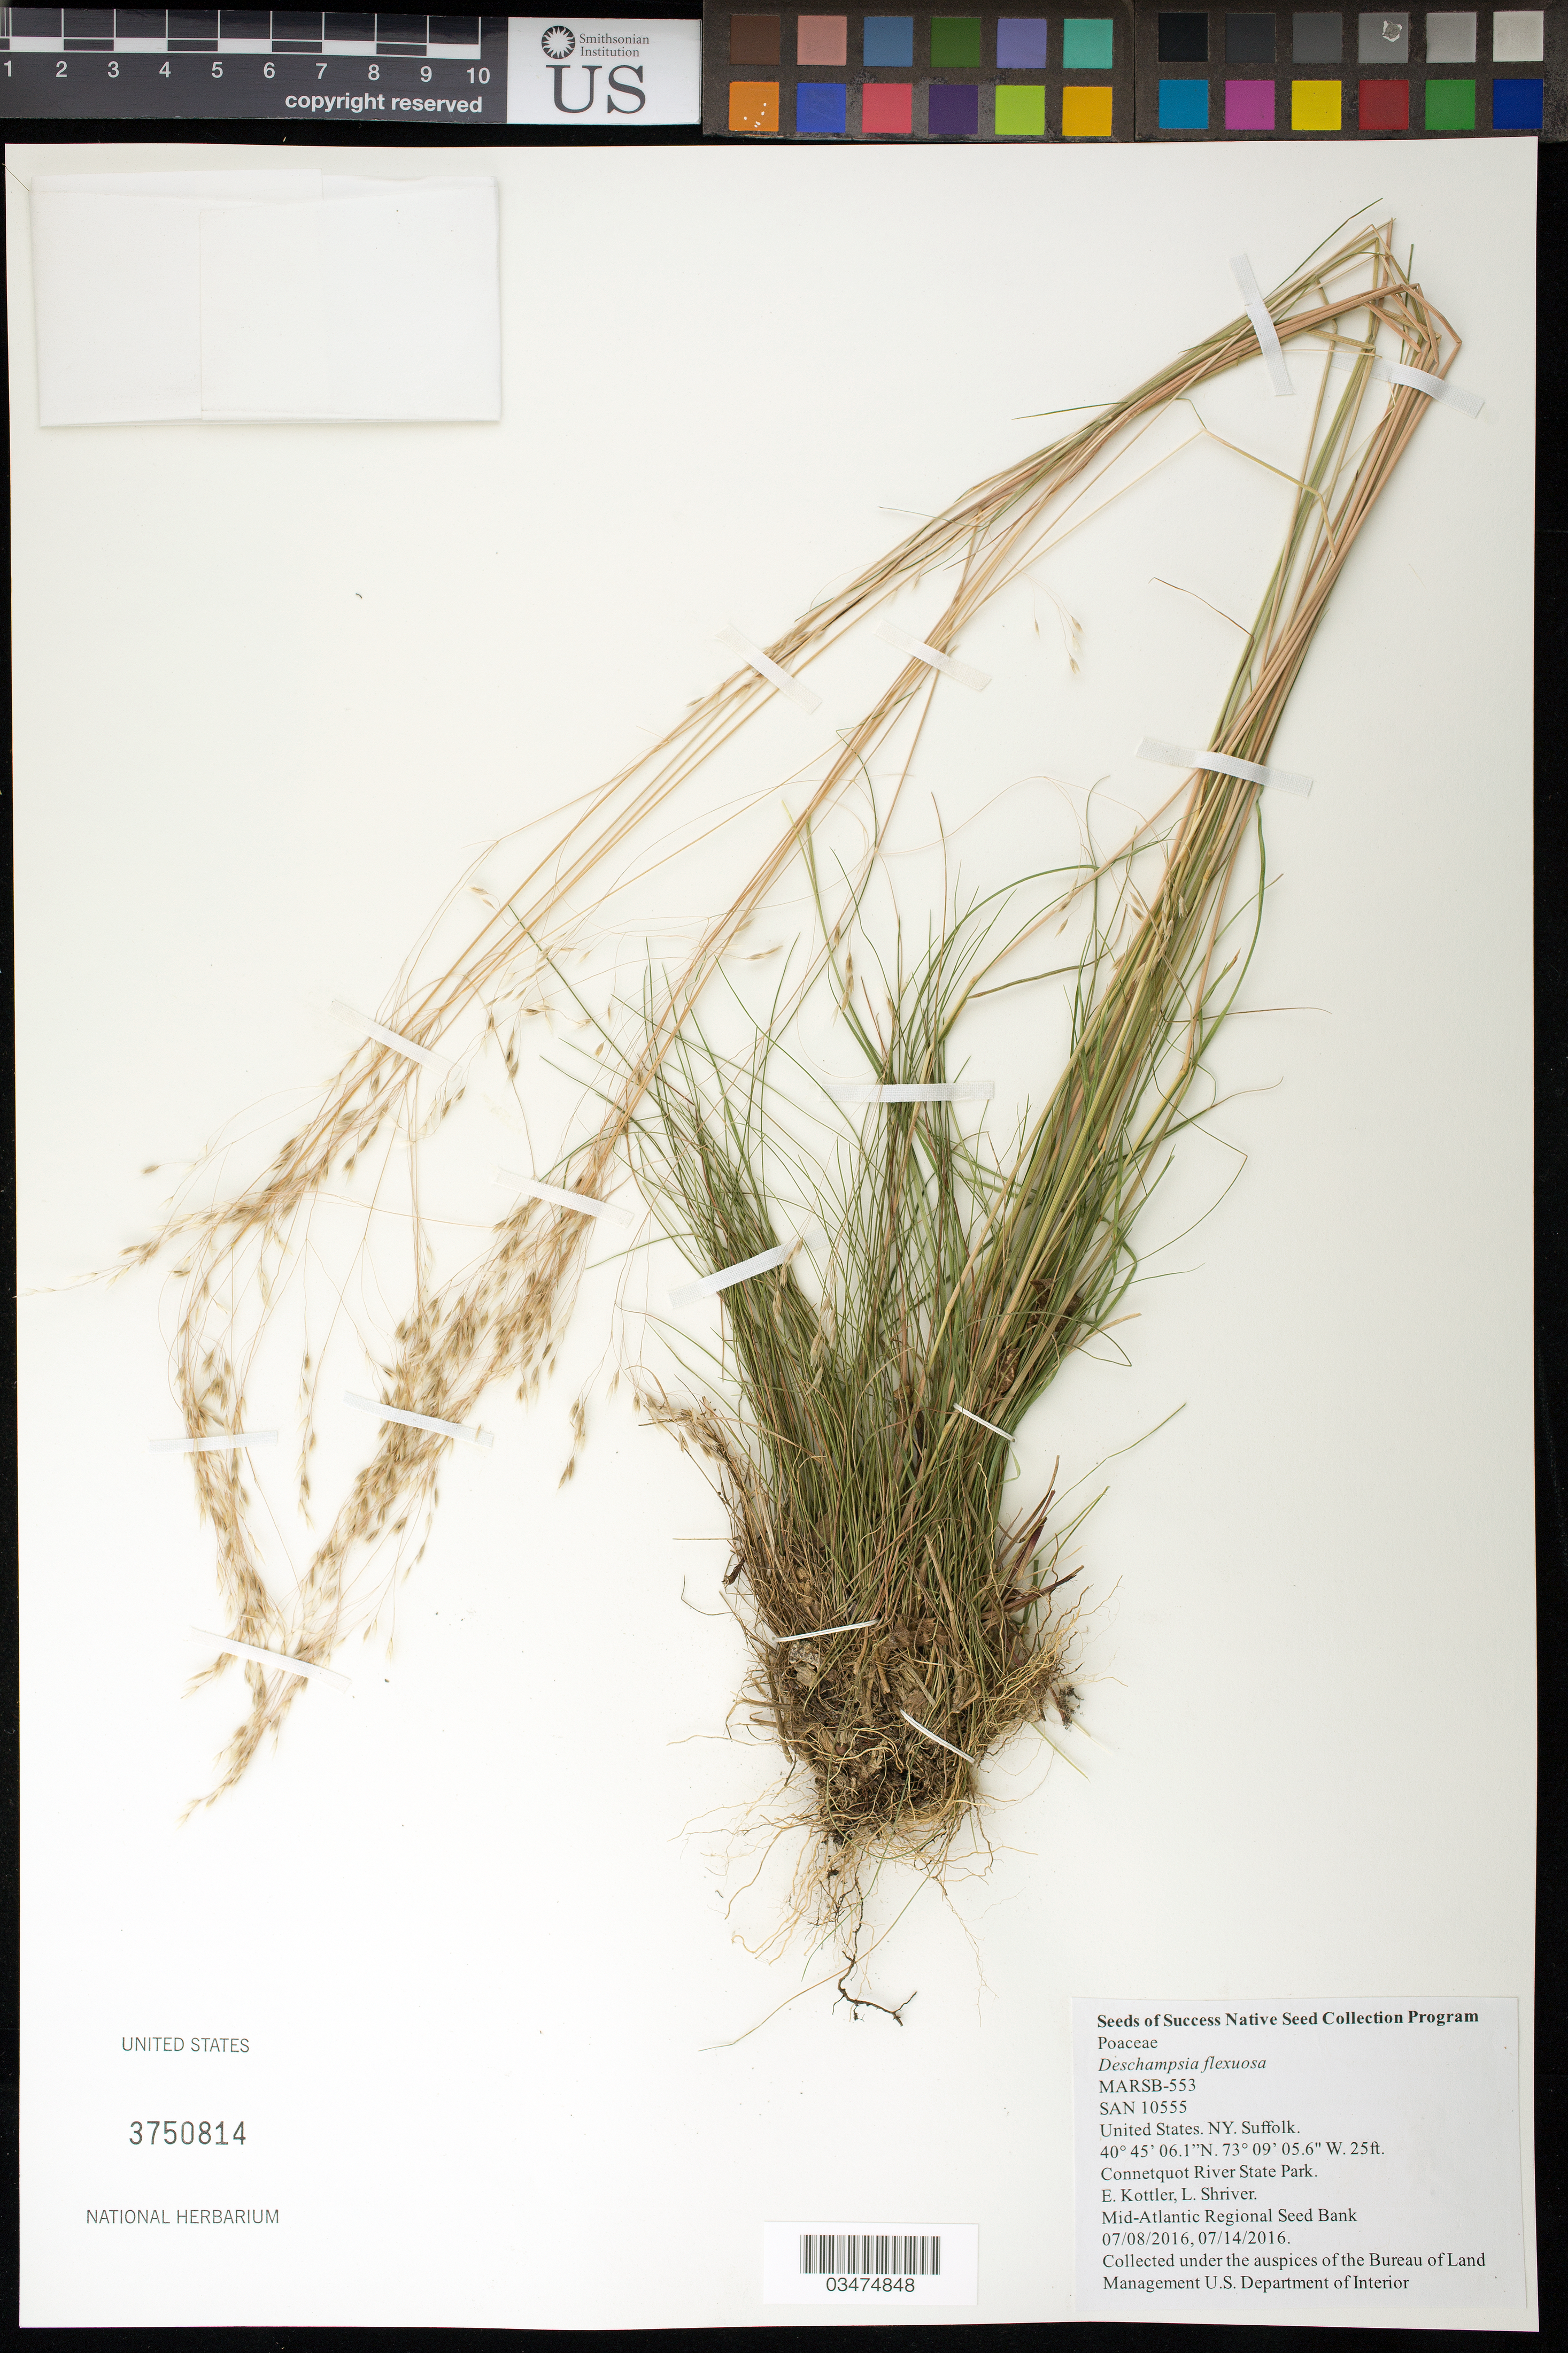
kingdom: Plantae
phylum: Tracheophyta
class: Liliopsida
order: Poales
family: Poaceae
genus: Deschampsia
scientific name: Deschampsia flexuosa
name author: (L.) Trin.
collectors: E. Kottler & L. Shriver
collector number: MARSB-553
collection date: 2016-07-08/2016-07-14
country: United States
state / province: New York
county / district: Suffolk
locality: Connetquot River State Park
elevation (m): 8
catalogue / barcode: US 3750814